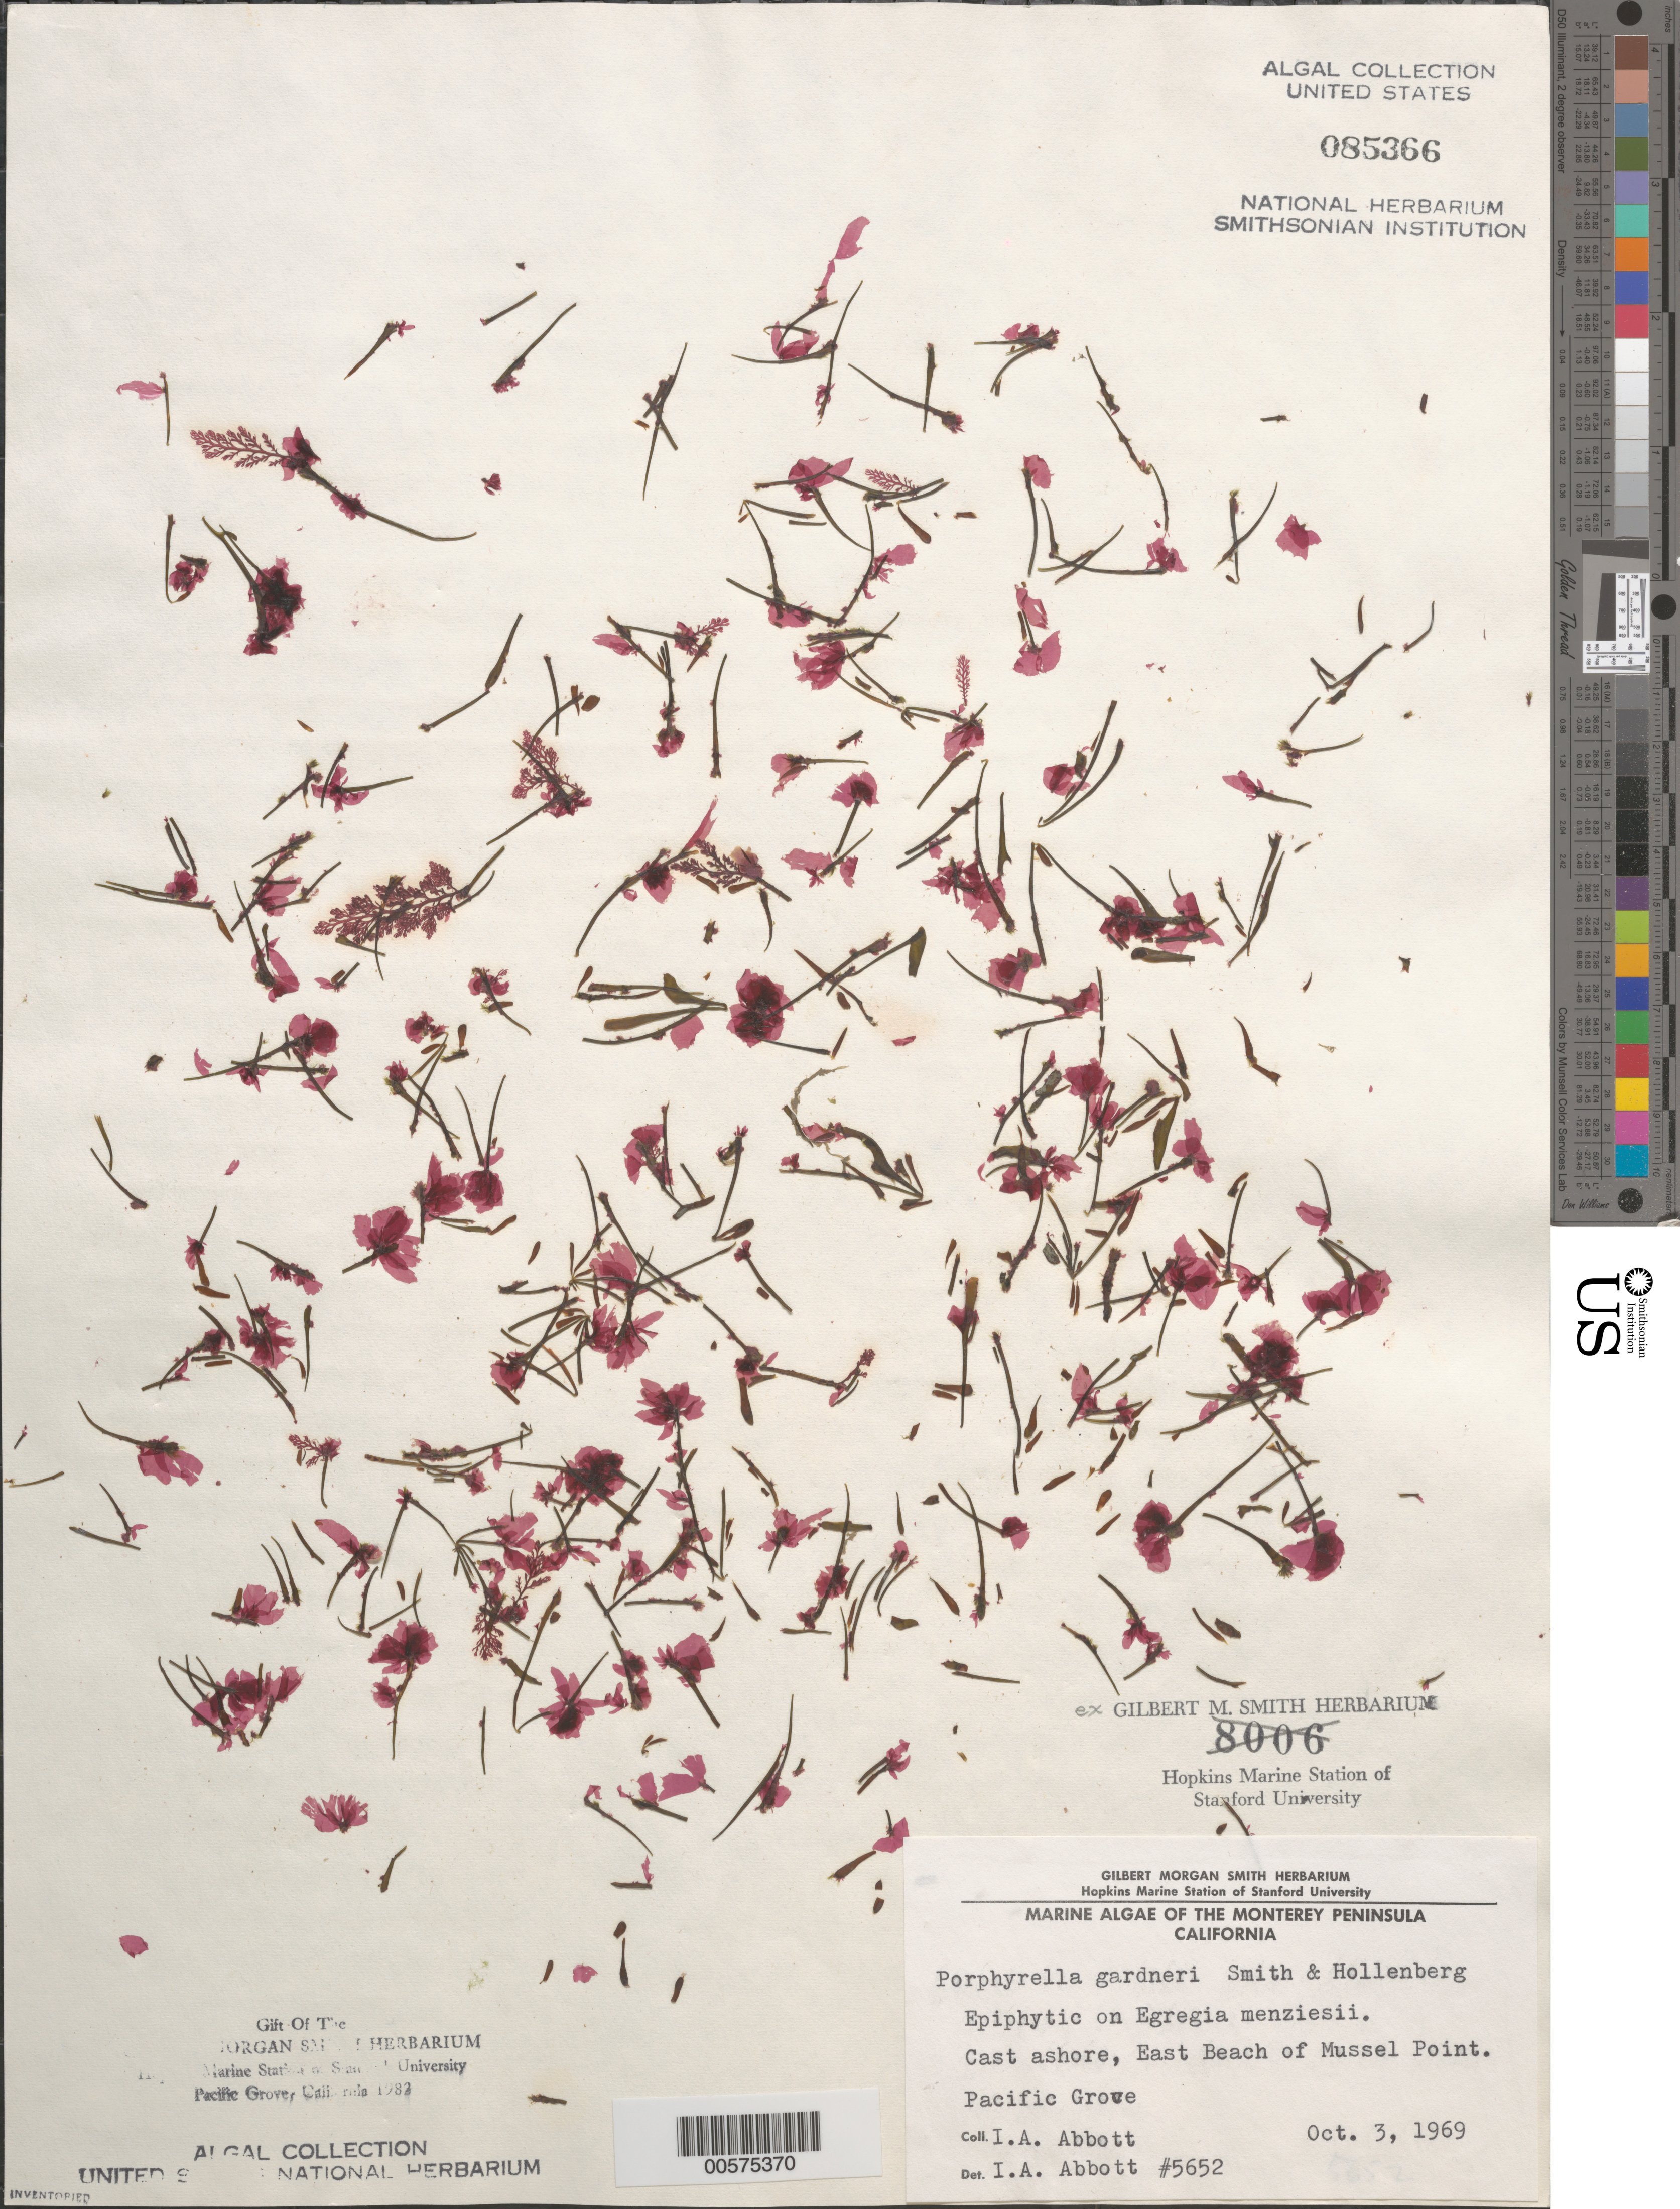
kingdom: Plantae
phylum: Rhodophyta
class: Bangiophyceae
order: Bangiales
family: Bangiaceae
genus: Pyropia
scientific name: Pyropia gardneri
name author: (G.M. Sm. & Hollenb.) S.C. Lindstrom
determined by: Algae name updating Project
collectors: I. A. Abbott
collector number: IAA 5652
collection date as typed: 03 Oct 1969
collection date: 1969-10-03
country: United States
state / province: California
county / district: Monterey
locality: East beach of Mussel Point, Pacific Grove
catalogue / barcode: US 85366